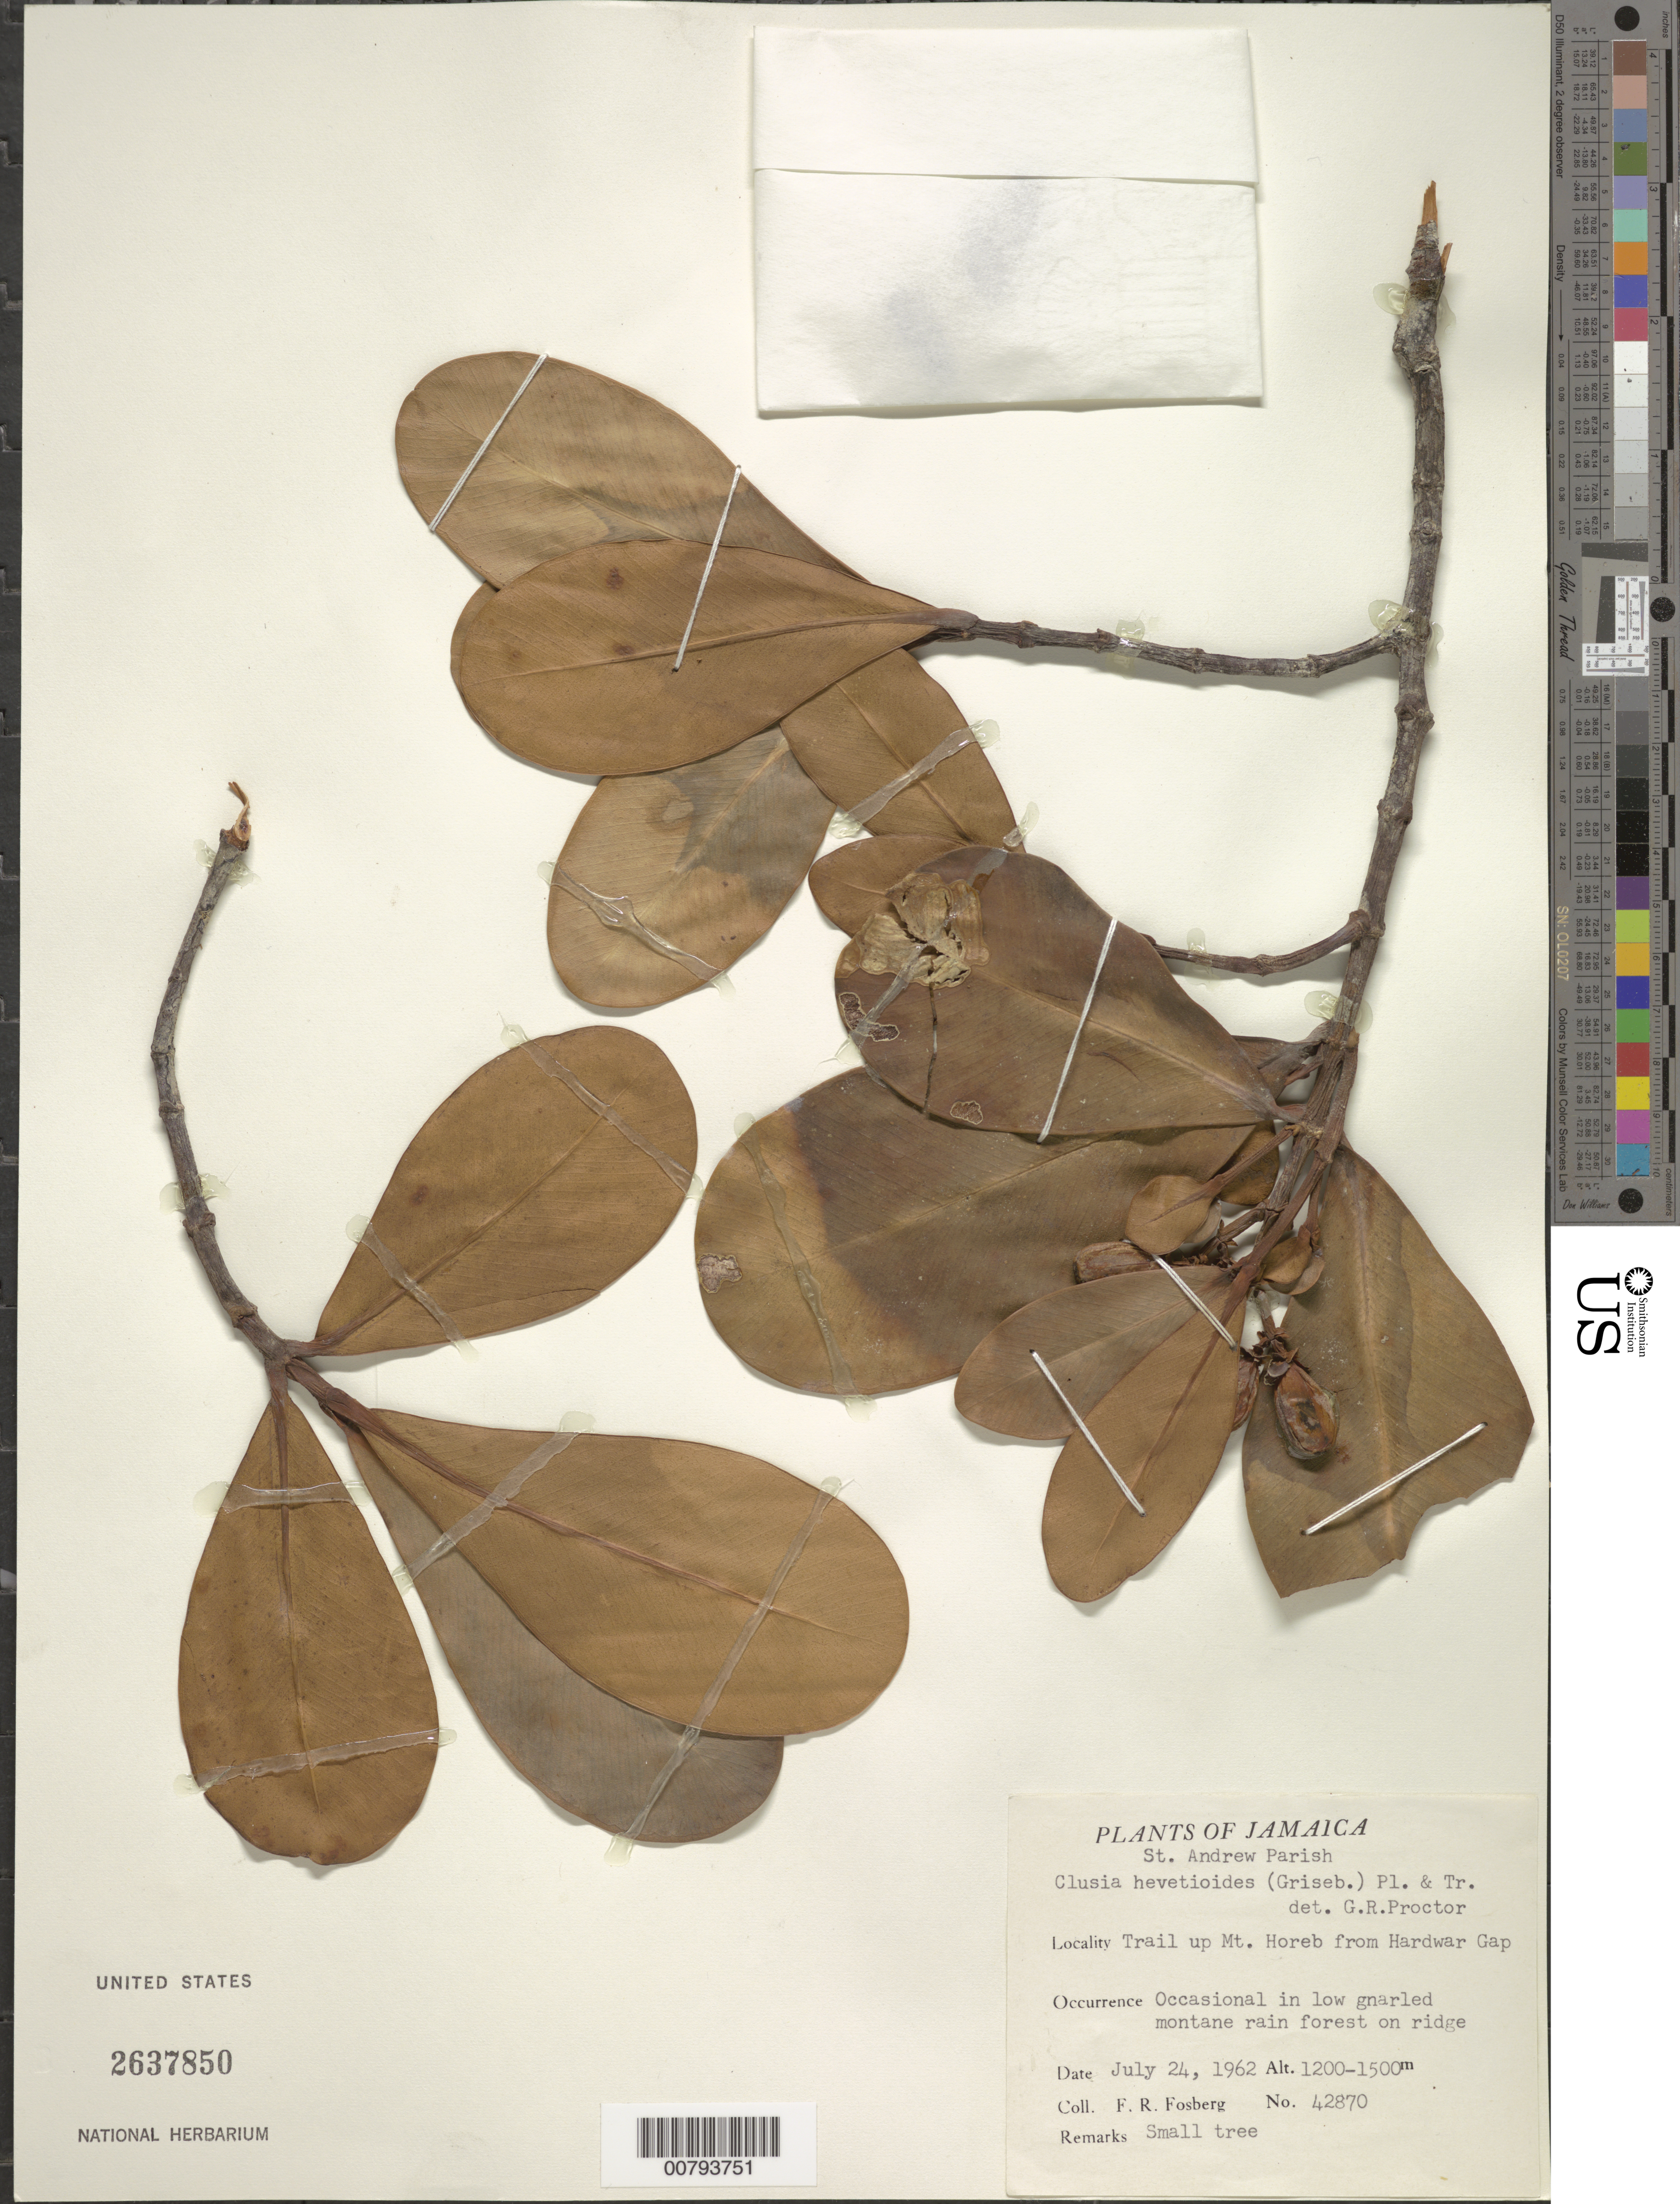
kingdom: Plantae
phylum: Tracheophyta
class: Magnoliopsida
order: Malpighiales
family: Clusiaceae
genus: Clusia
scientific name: Clusia havetioides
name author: (Griseb.) Planch. & Triana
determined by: Proctor, G. R.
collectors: F. R. Fosberg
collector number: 42879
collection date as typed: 24 Jul 1962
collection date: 1962-07-24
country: Jamaica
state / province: Saint Andrew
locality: Trail up Mt. Horeb from Hardwar Gap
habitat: Low gnarled montane rainforest on ridge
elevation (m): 1200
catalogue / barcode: US 2637850